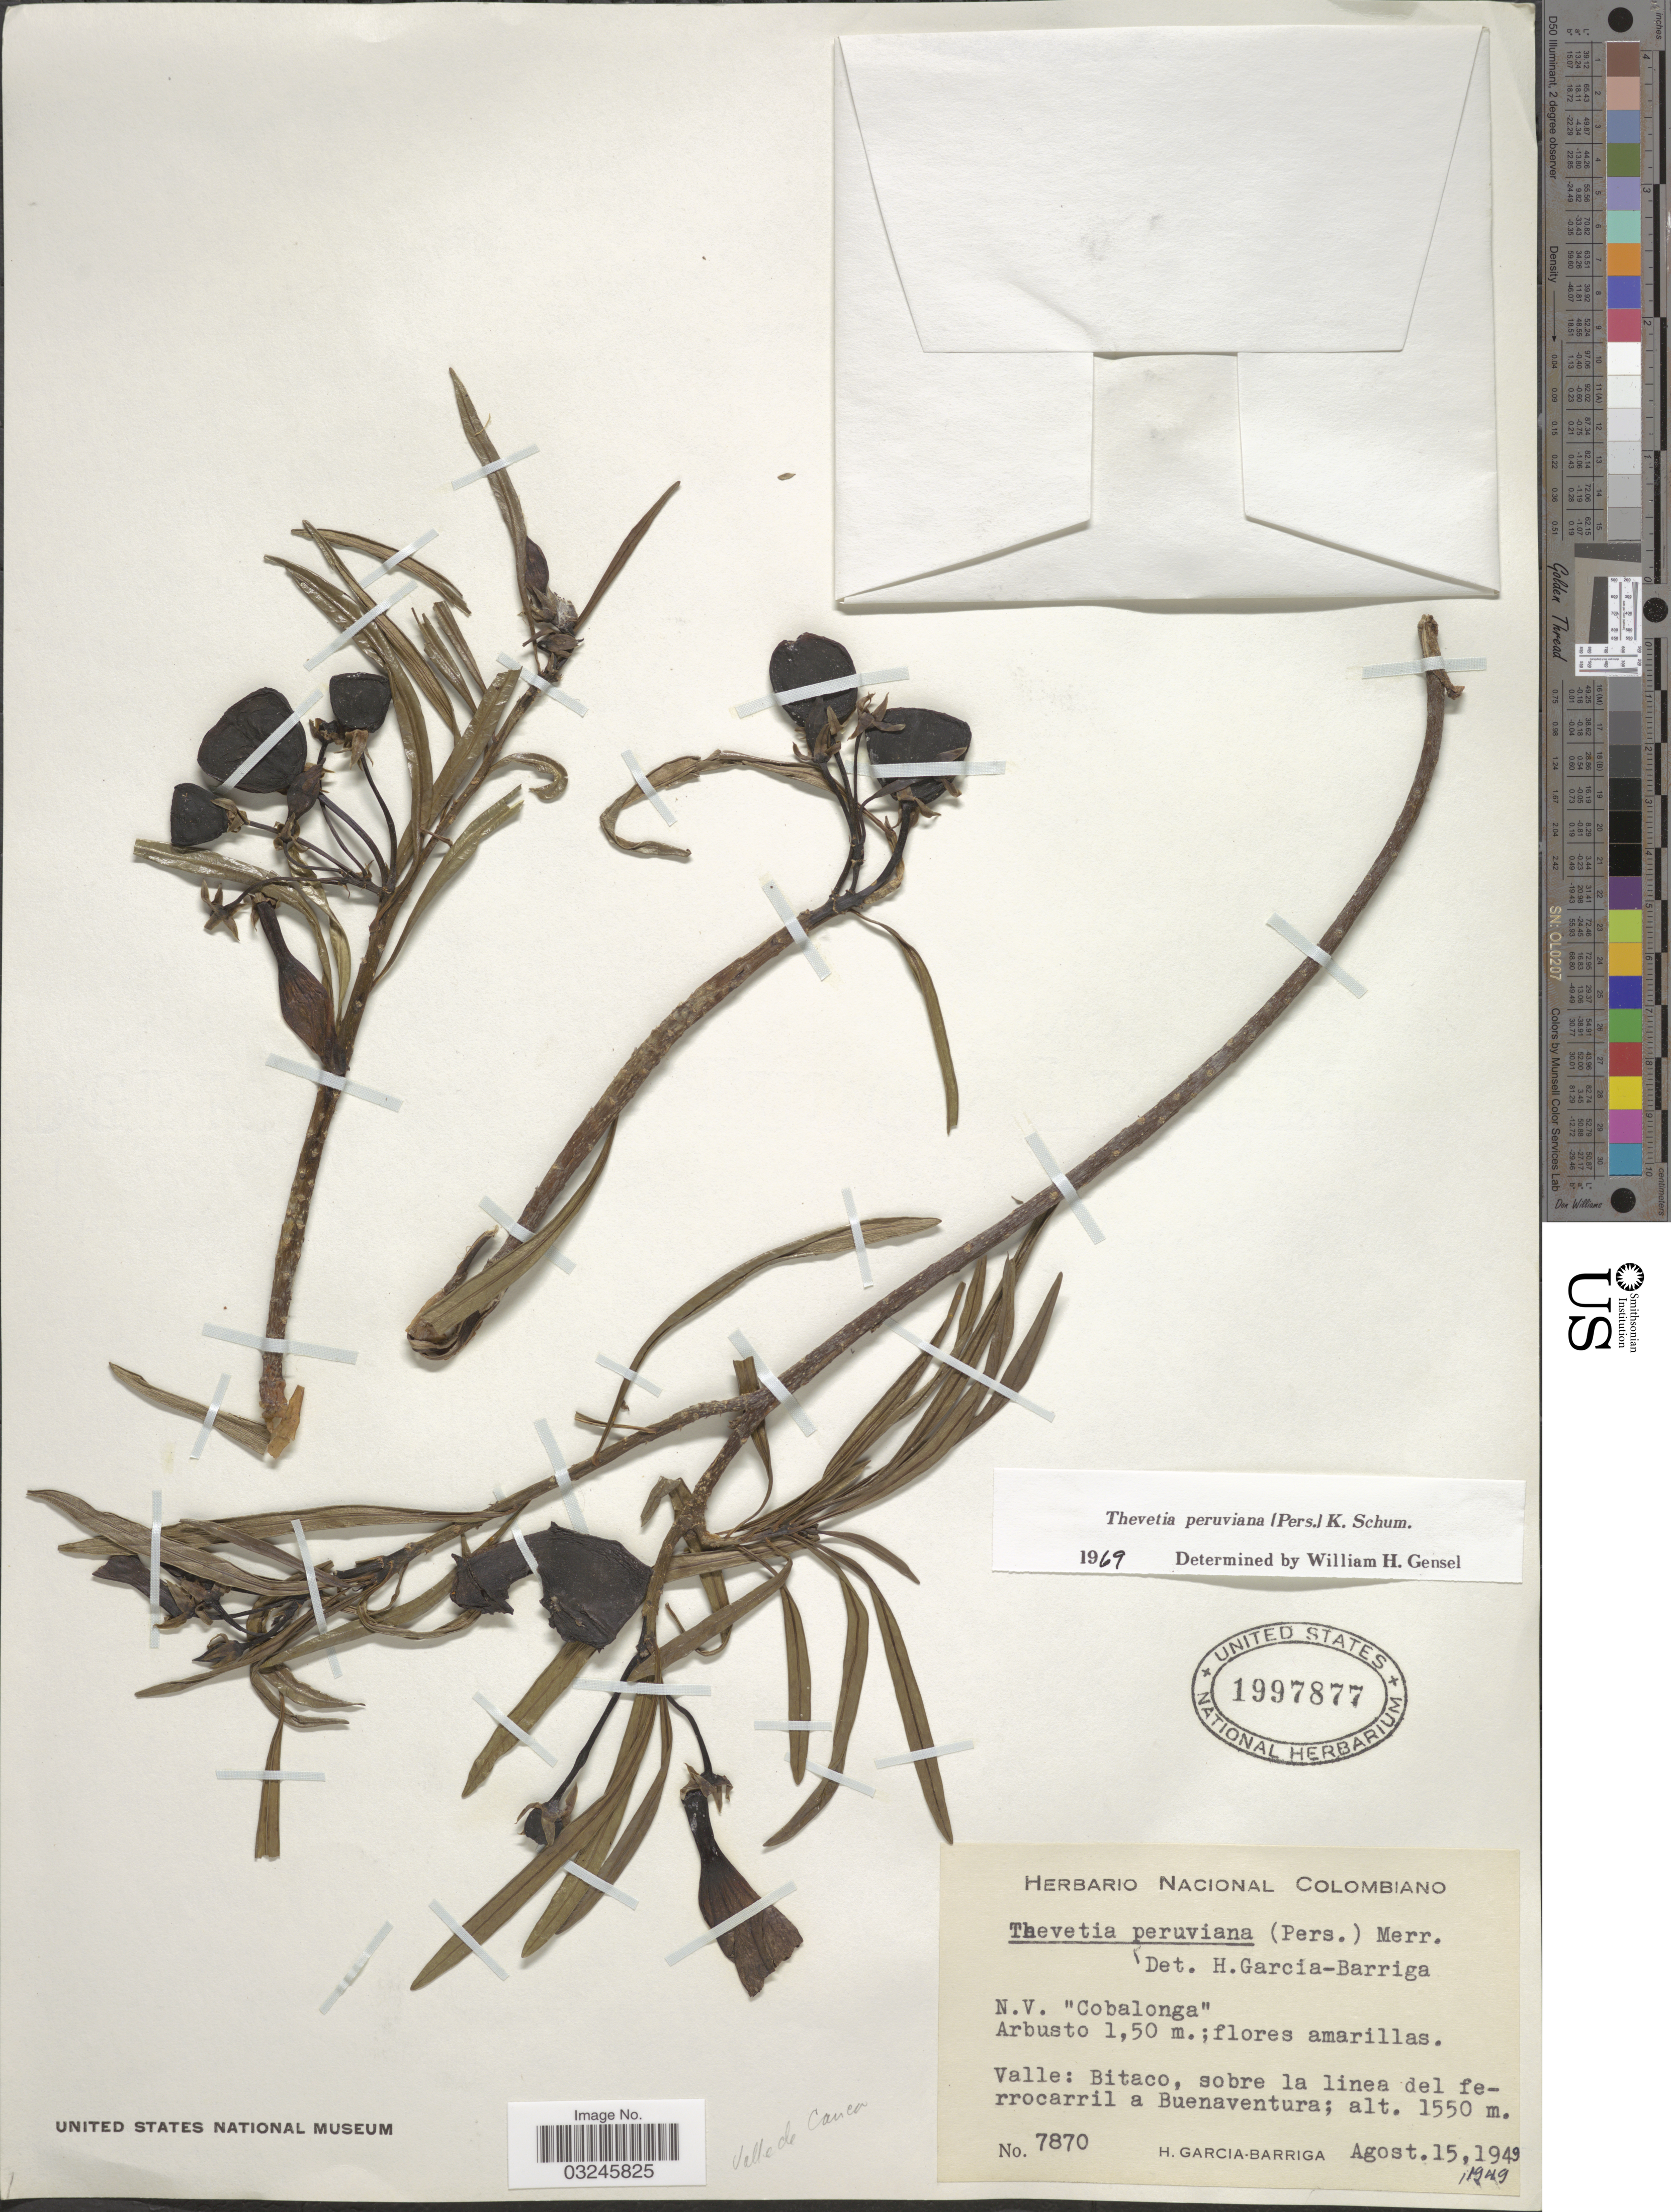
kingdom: Plantae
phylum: Tracheophyta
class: Magnoliopsida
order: Gentianales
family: Apocynaceae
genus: Thevetia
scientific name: Thevetia peruviana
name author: (Pers.) K. Schum.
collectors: H. García Barriga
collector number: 7870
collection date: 1949-08-15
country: Colombia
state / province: Valle del Cauca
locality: Valle: Bitaco, shore la linea del ferrocarril a Buenaventura.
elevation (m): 1550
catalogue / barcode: US 1997877